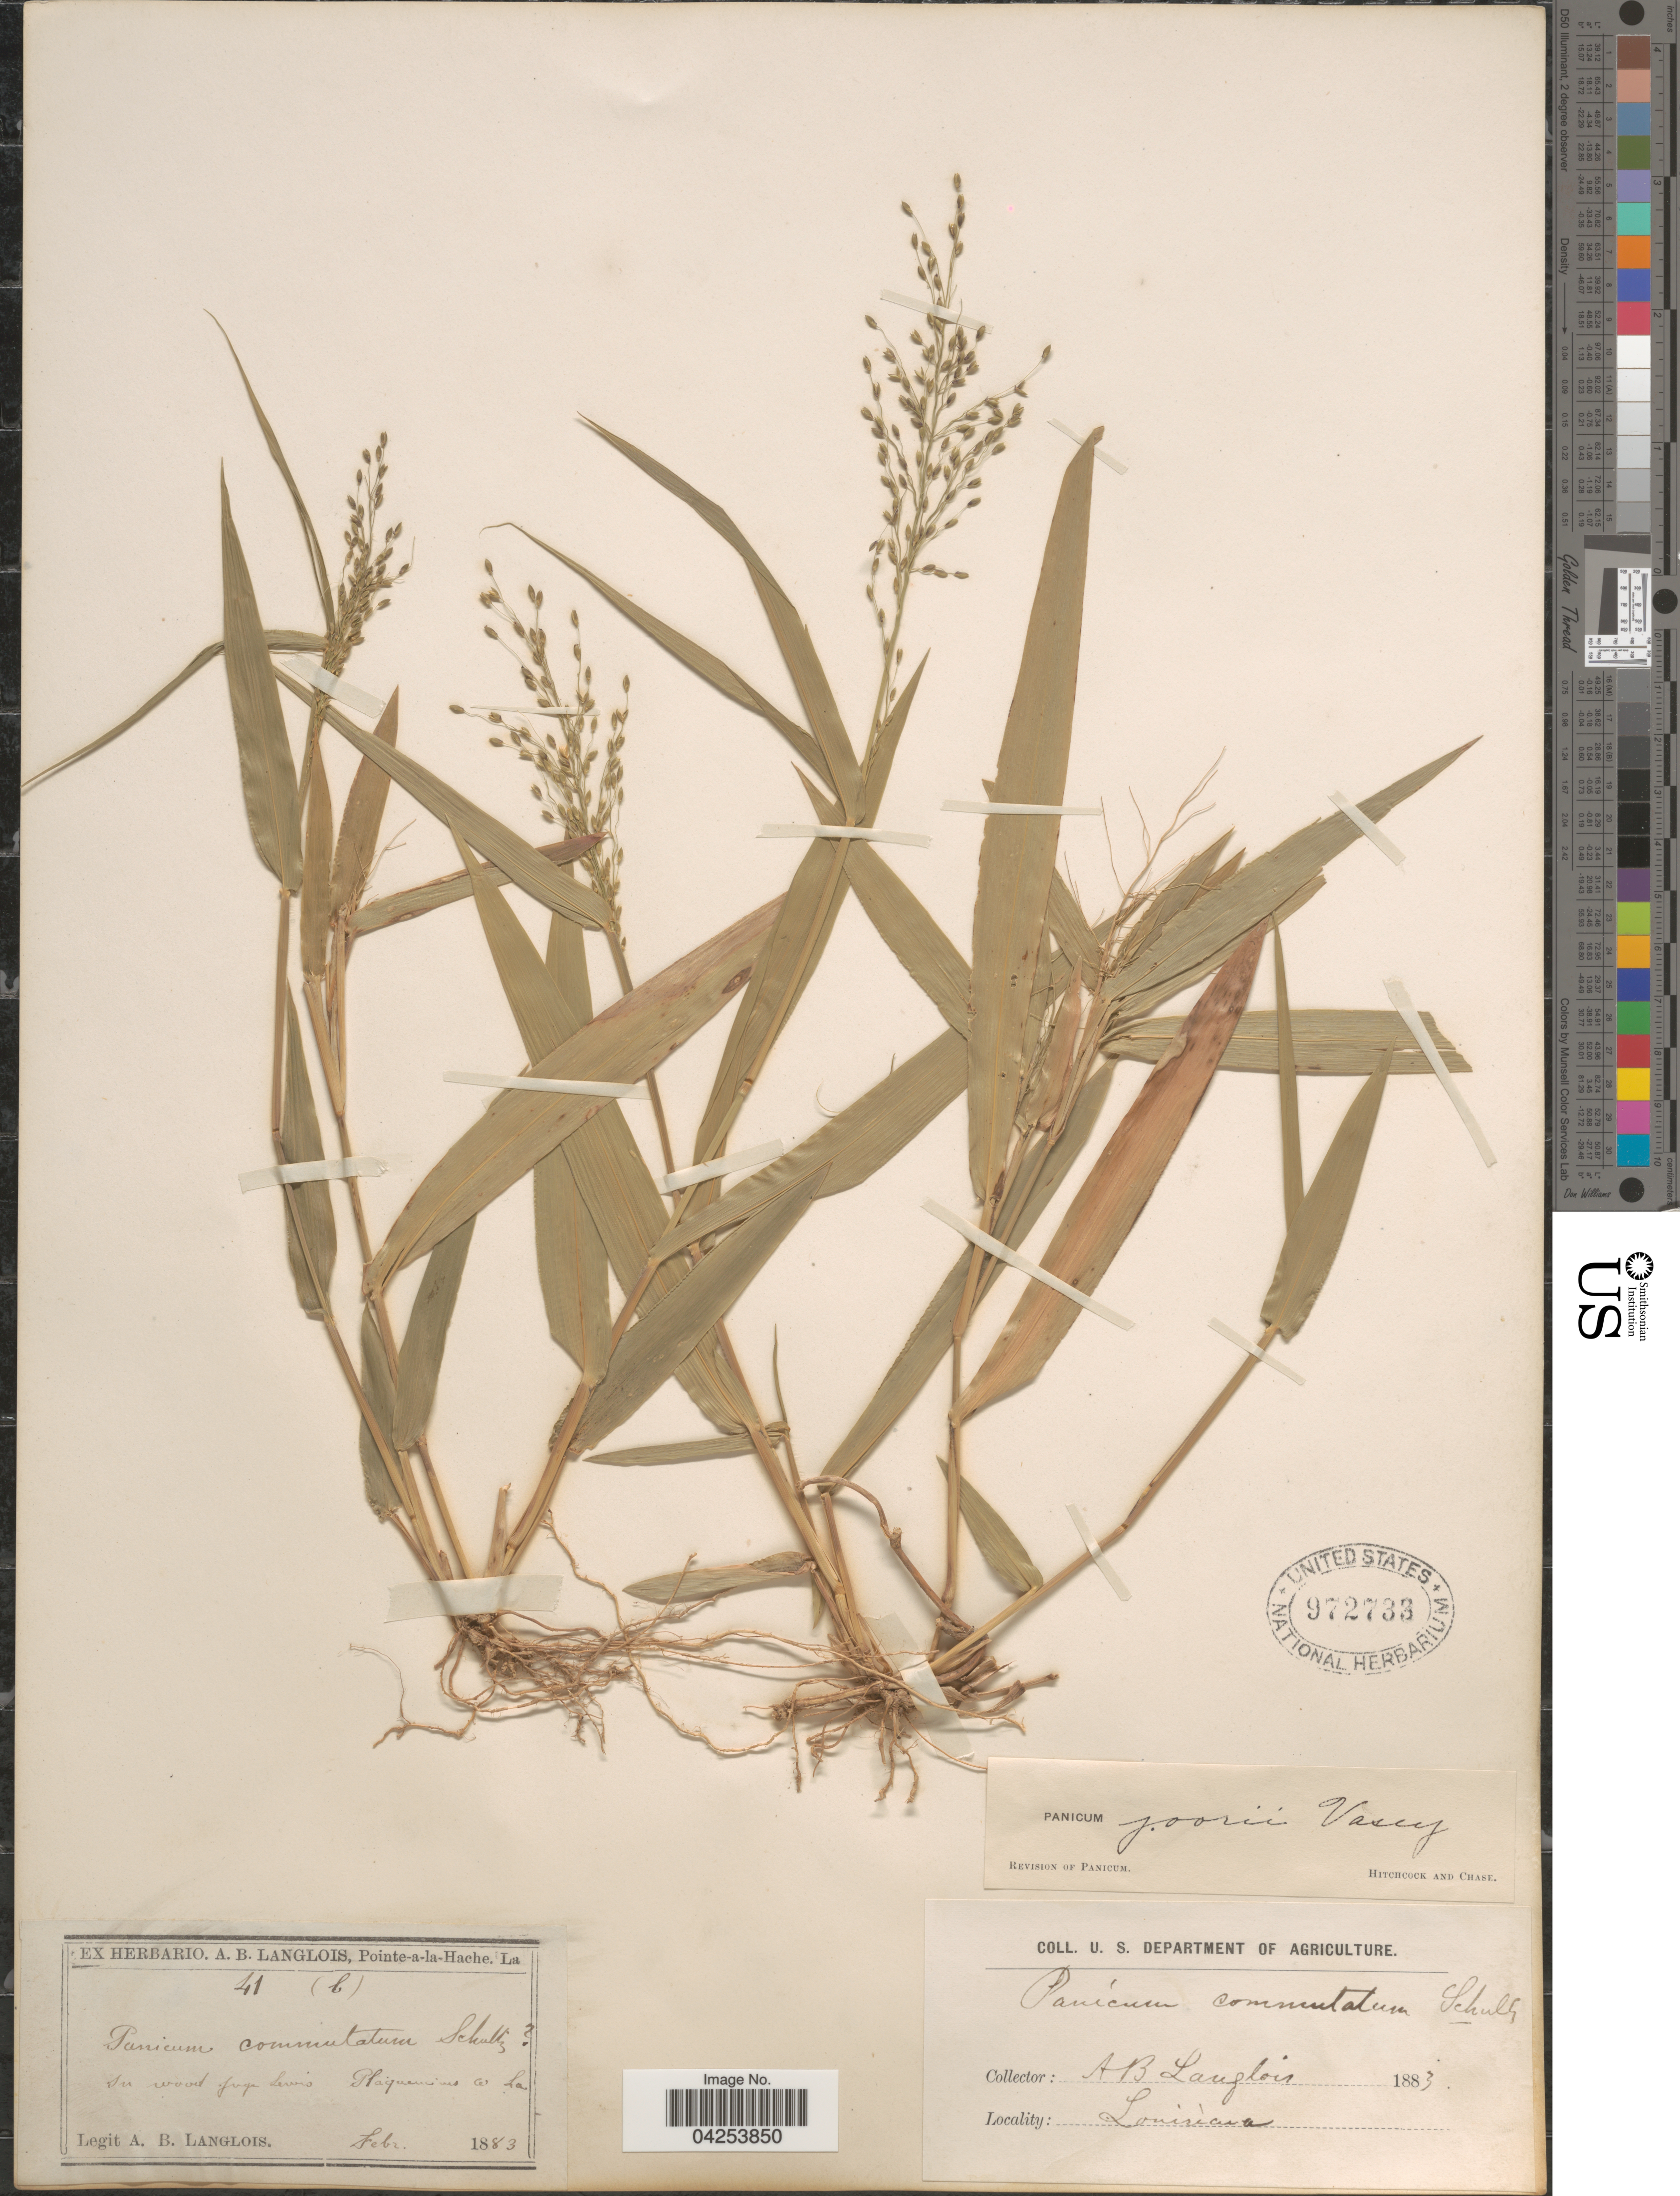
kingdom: Plantae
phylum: Tracheophyta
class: Liliopsida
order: Poales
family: Poaceae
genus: Dichanthelium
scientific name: Dichanthelium commutatum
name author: (Schult.) Gould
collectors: A. Langlois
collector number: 41(b)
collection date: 1883-02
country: United States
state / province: Louisiana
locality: In wood juge Lewis. Plaquemines Co.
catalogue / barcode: US 972733